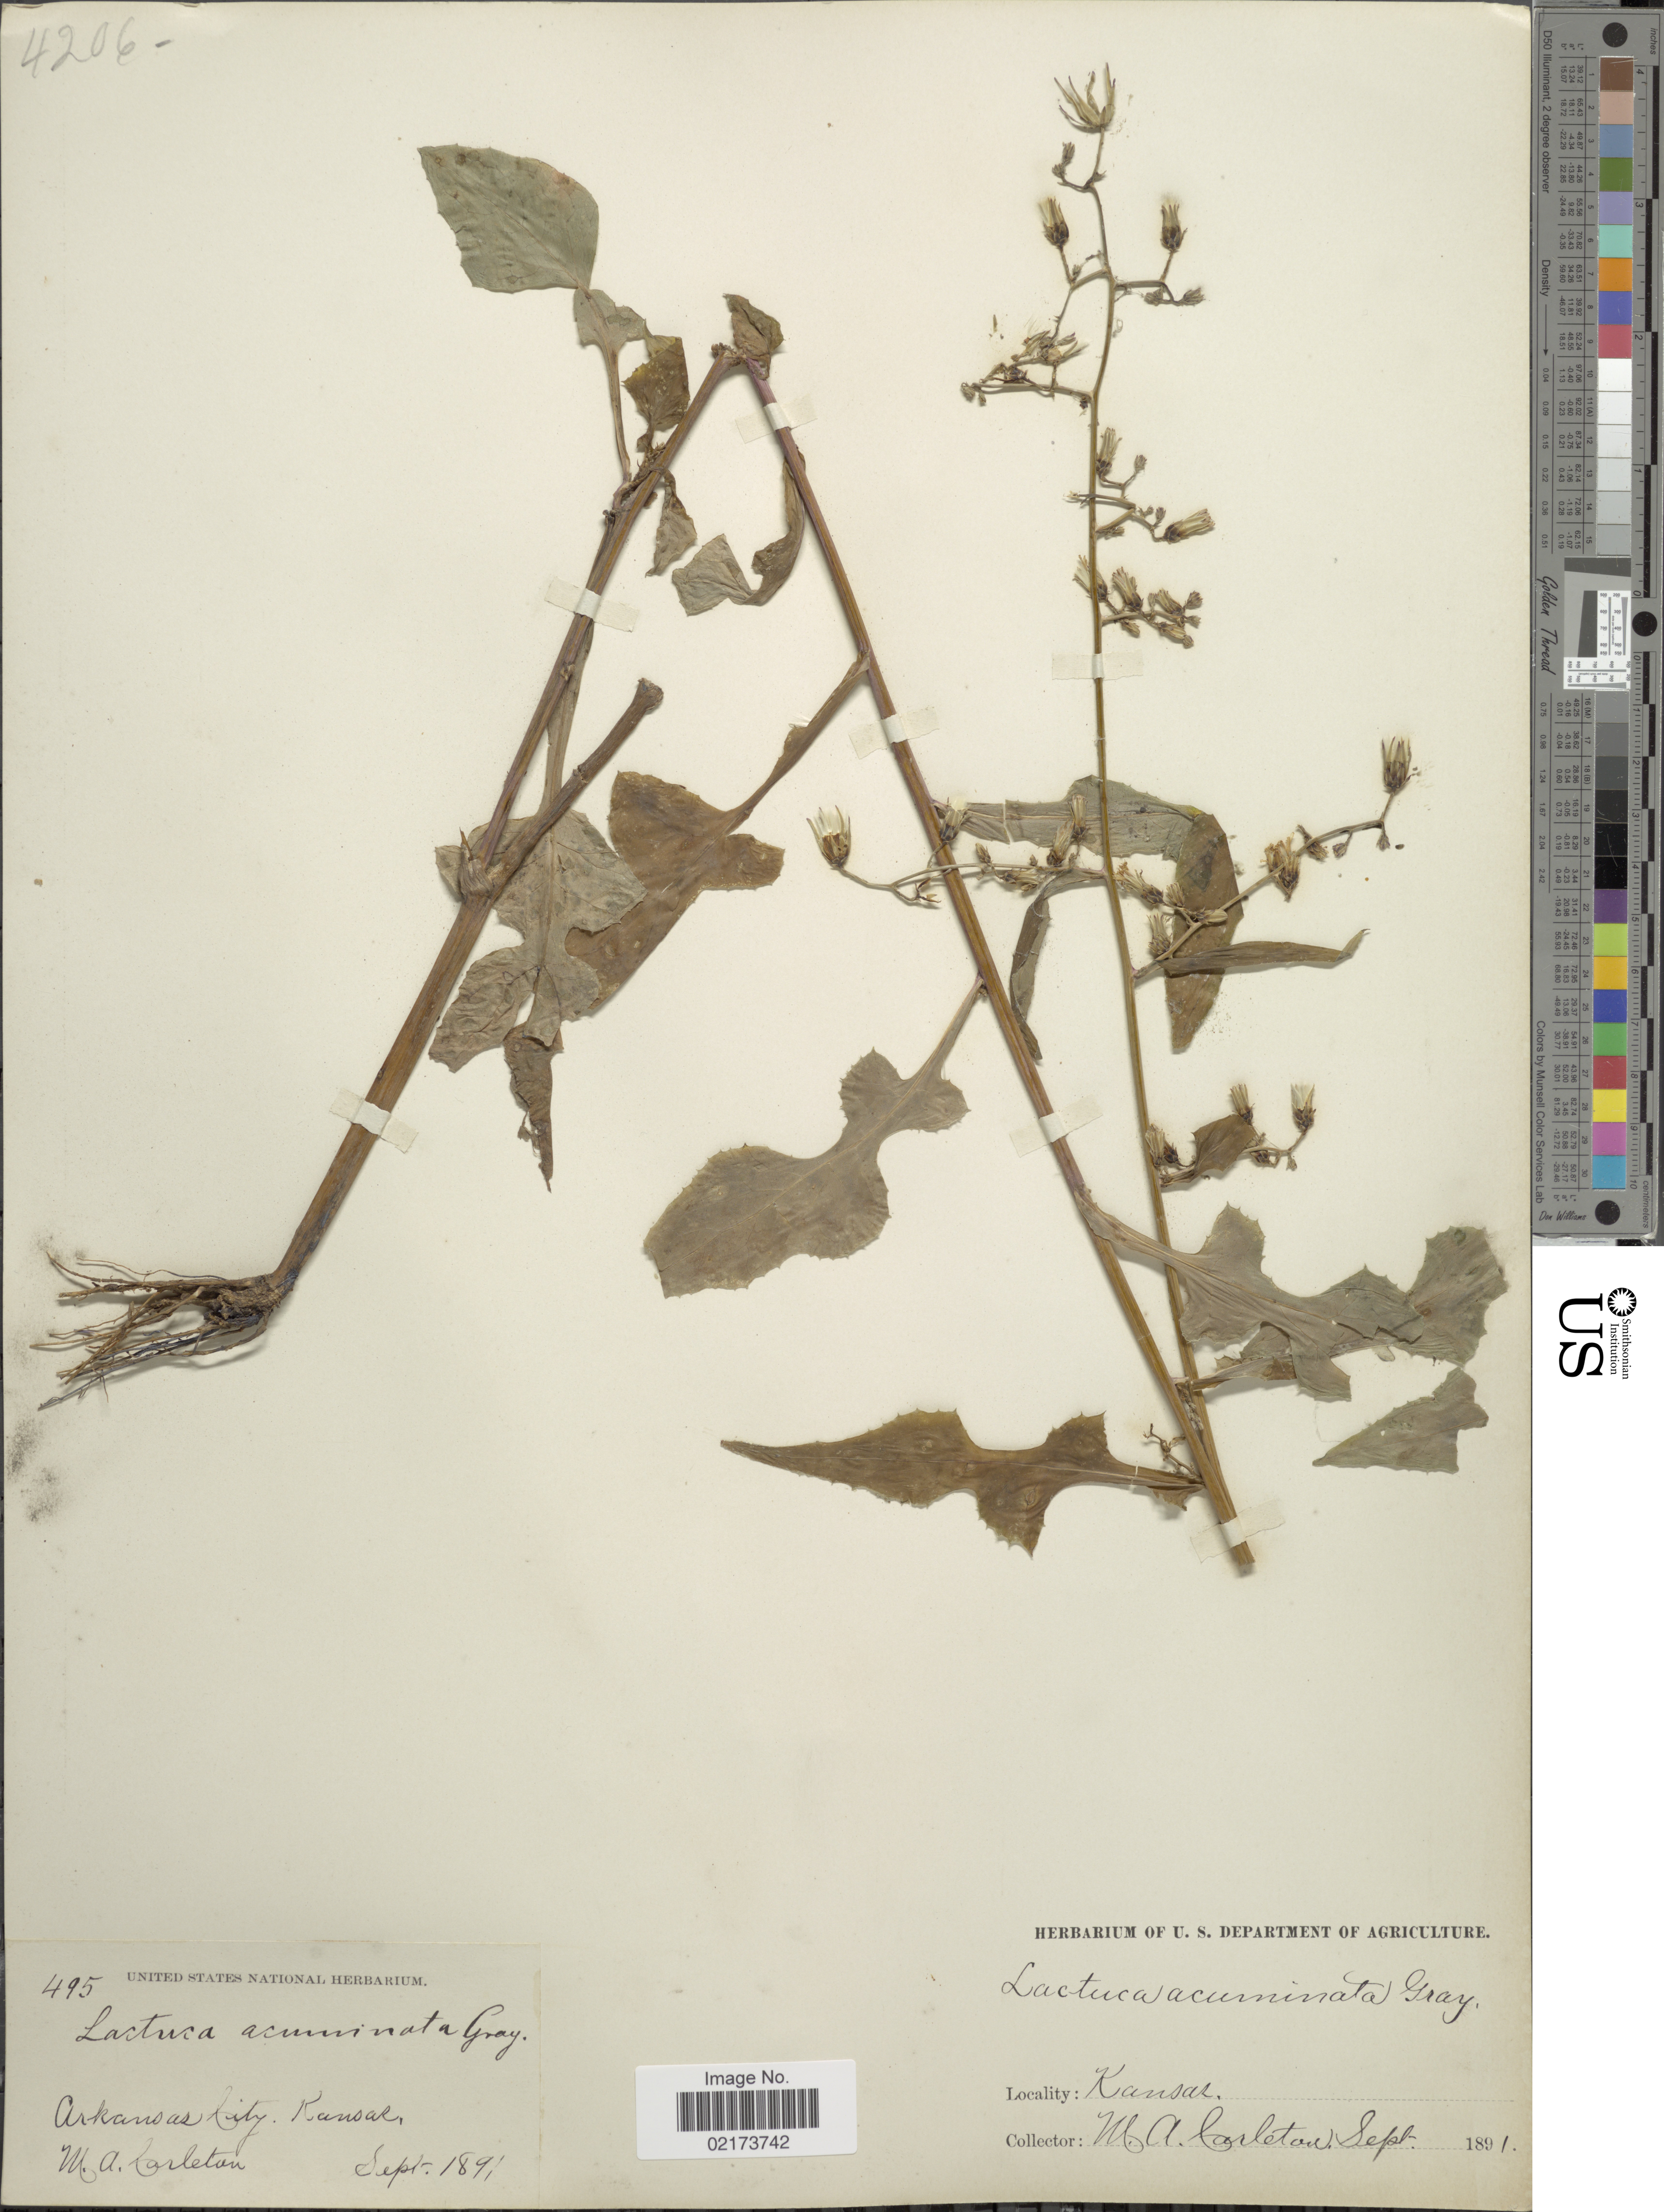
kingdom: Plantae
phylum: Tracheophyta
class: Magnoliopsida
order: Asterales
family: Asteraceae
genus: Lactuca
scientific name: Lactuca floridana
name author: (L.) Gaertn.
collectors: M. A. Carleton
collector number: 495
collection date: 1891-09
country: United States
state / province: Kansas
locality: Arkansas City, Kansas